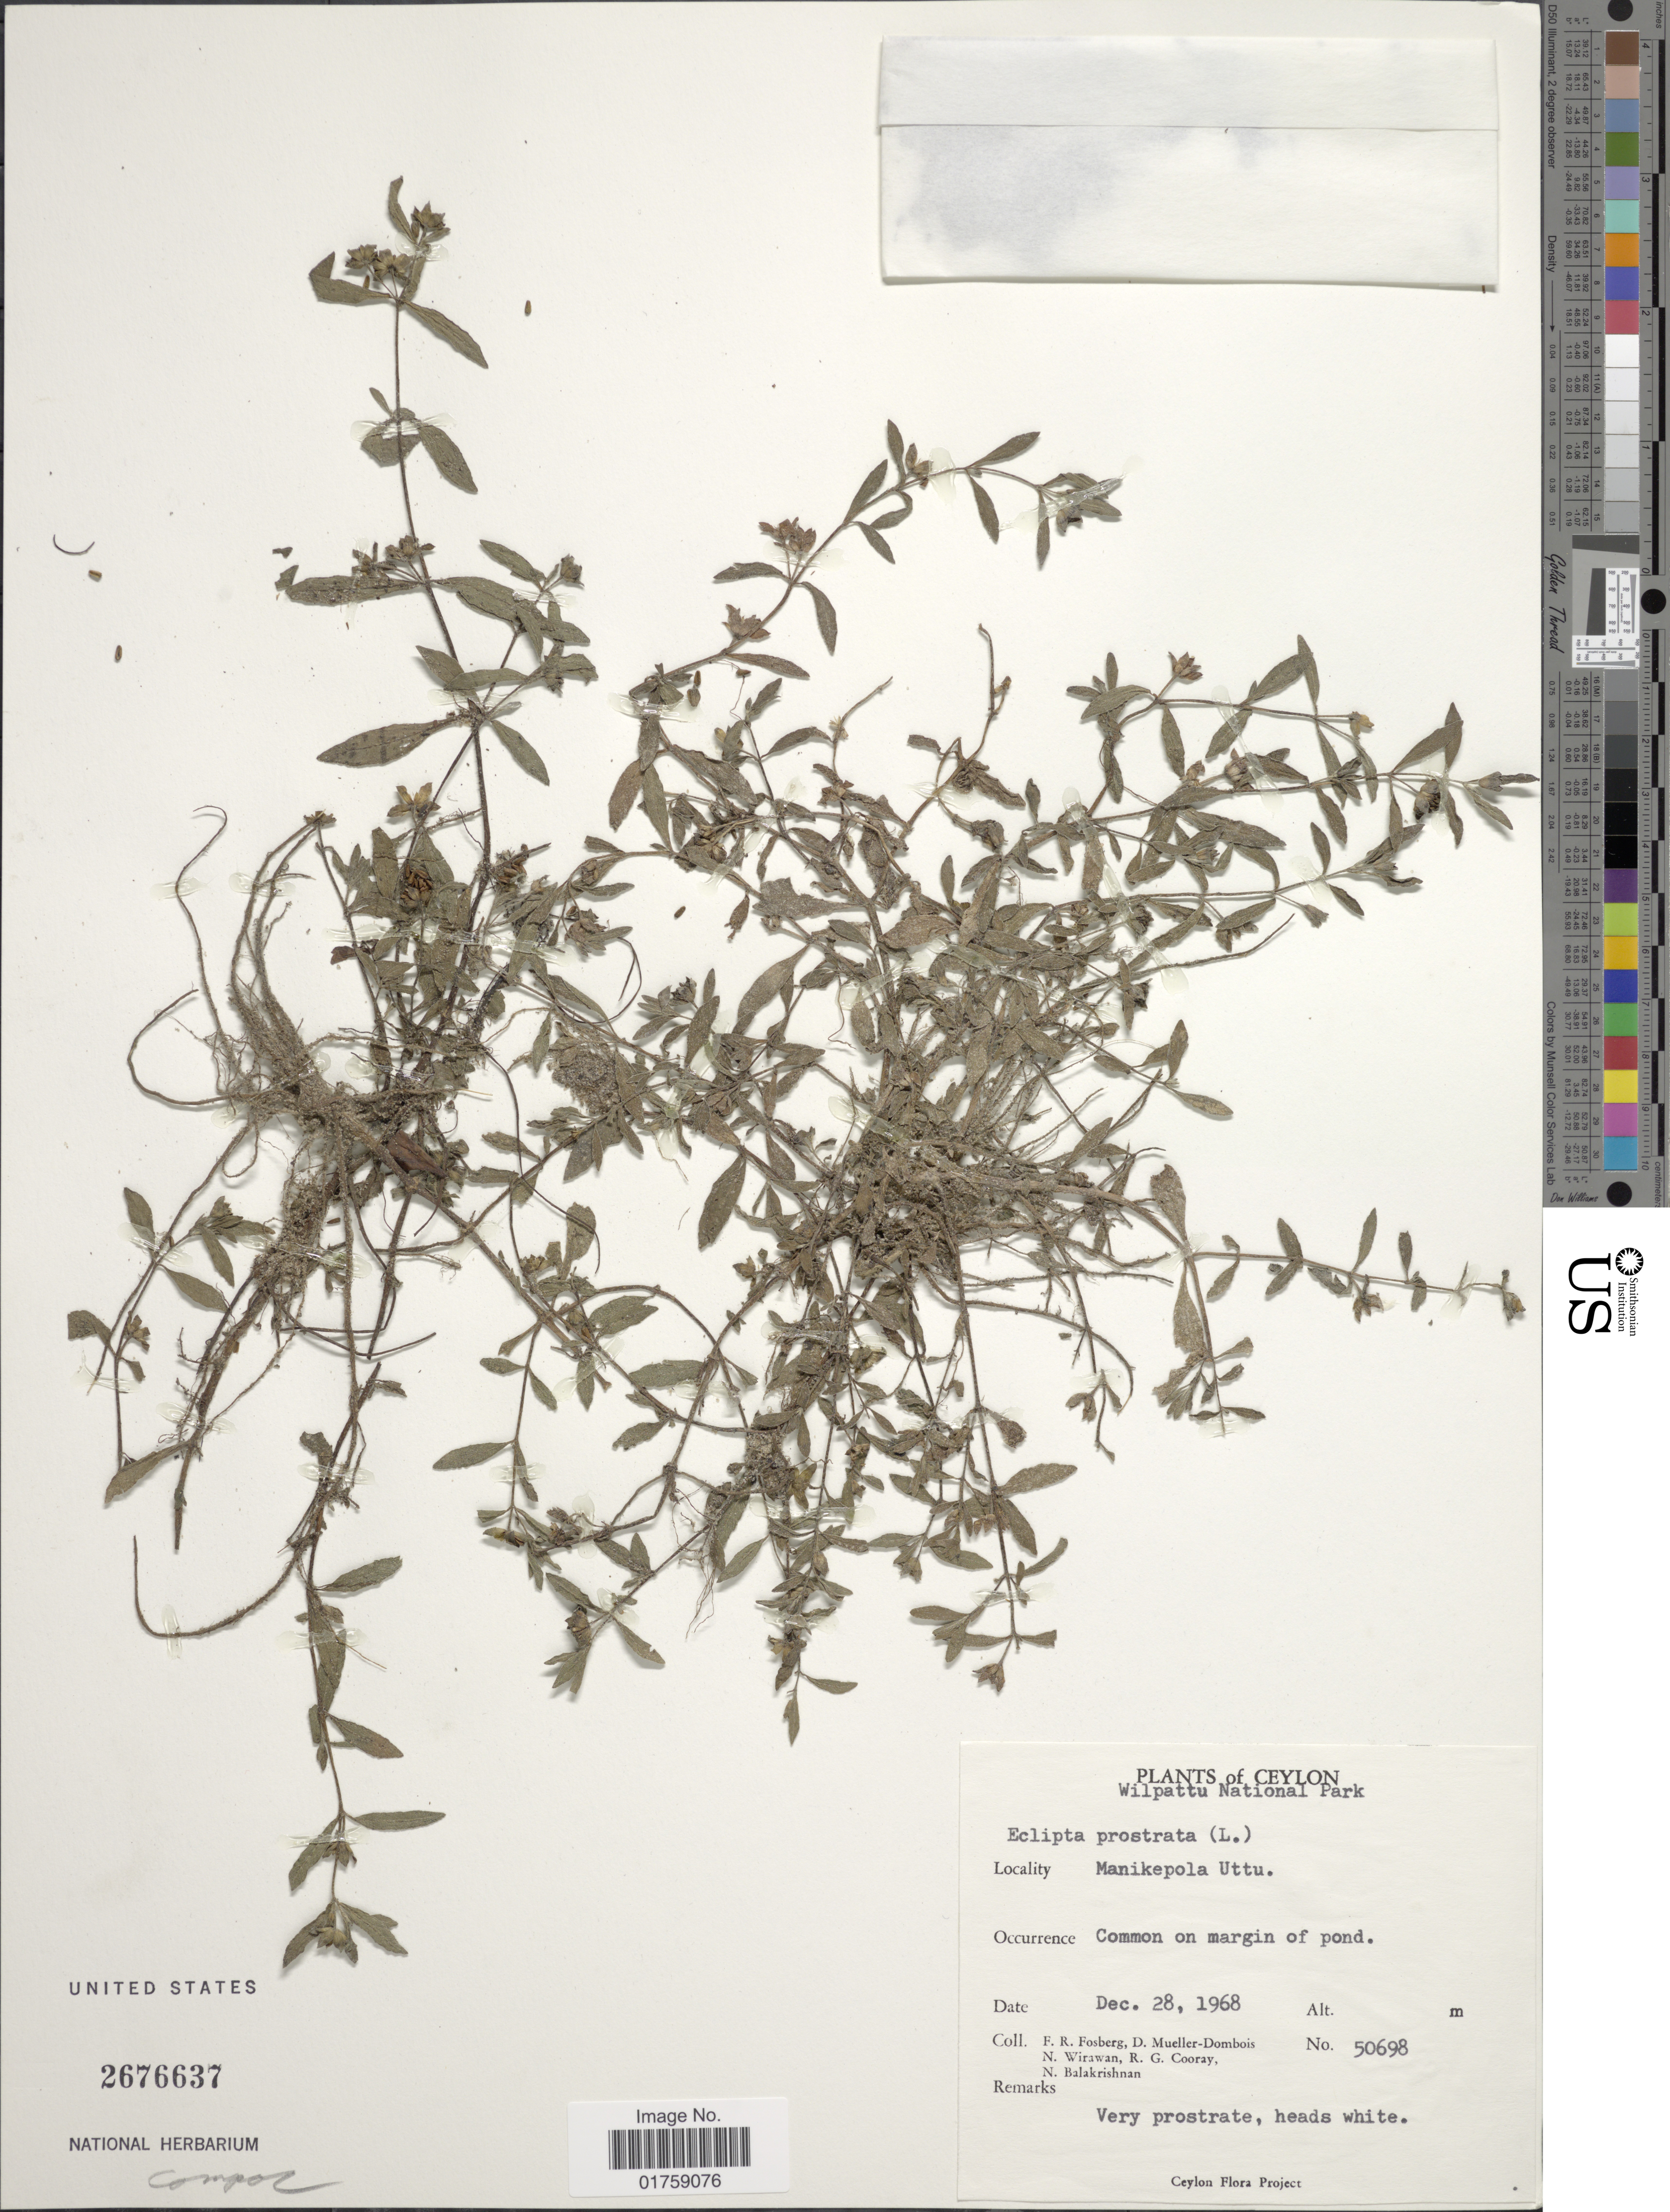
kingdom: Plantae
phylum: Tracheophyta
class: Magnoliopsida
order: Asterales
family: Asteraceae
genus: Eclipta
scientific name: Eclipta prostrata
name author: (L.) L.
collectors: F. R. Fosberg, D. Mueller-Dombois, N. Wirawan, R. Cooray & N. Balakrishnan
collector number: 50698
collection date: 1968-12-28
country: Sri Lanka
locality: Ceylon. Wilpattu National Park, Manikepola Uttu. Common on margin of pond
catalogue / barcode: US 2676637